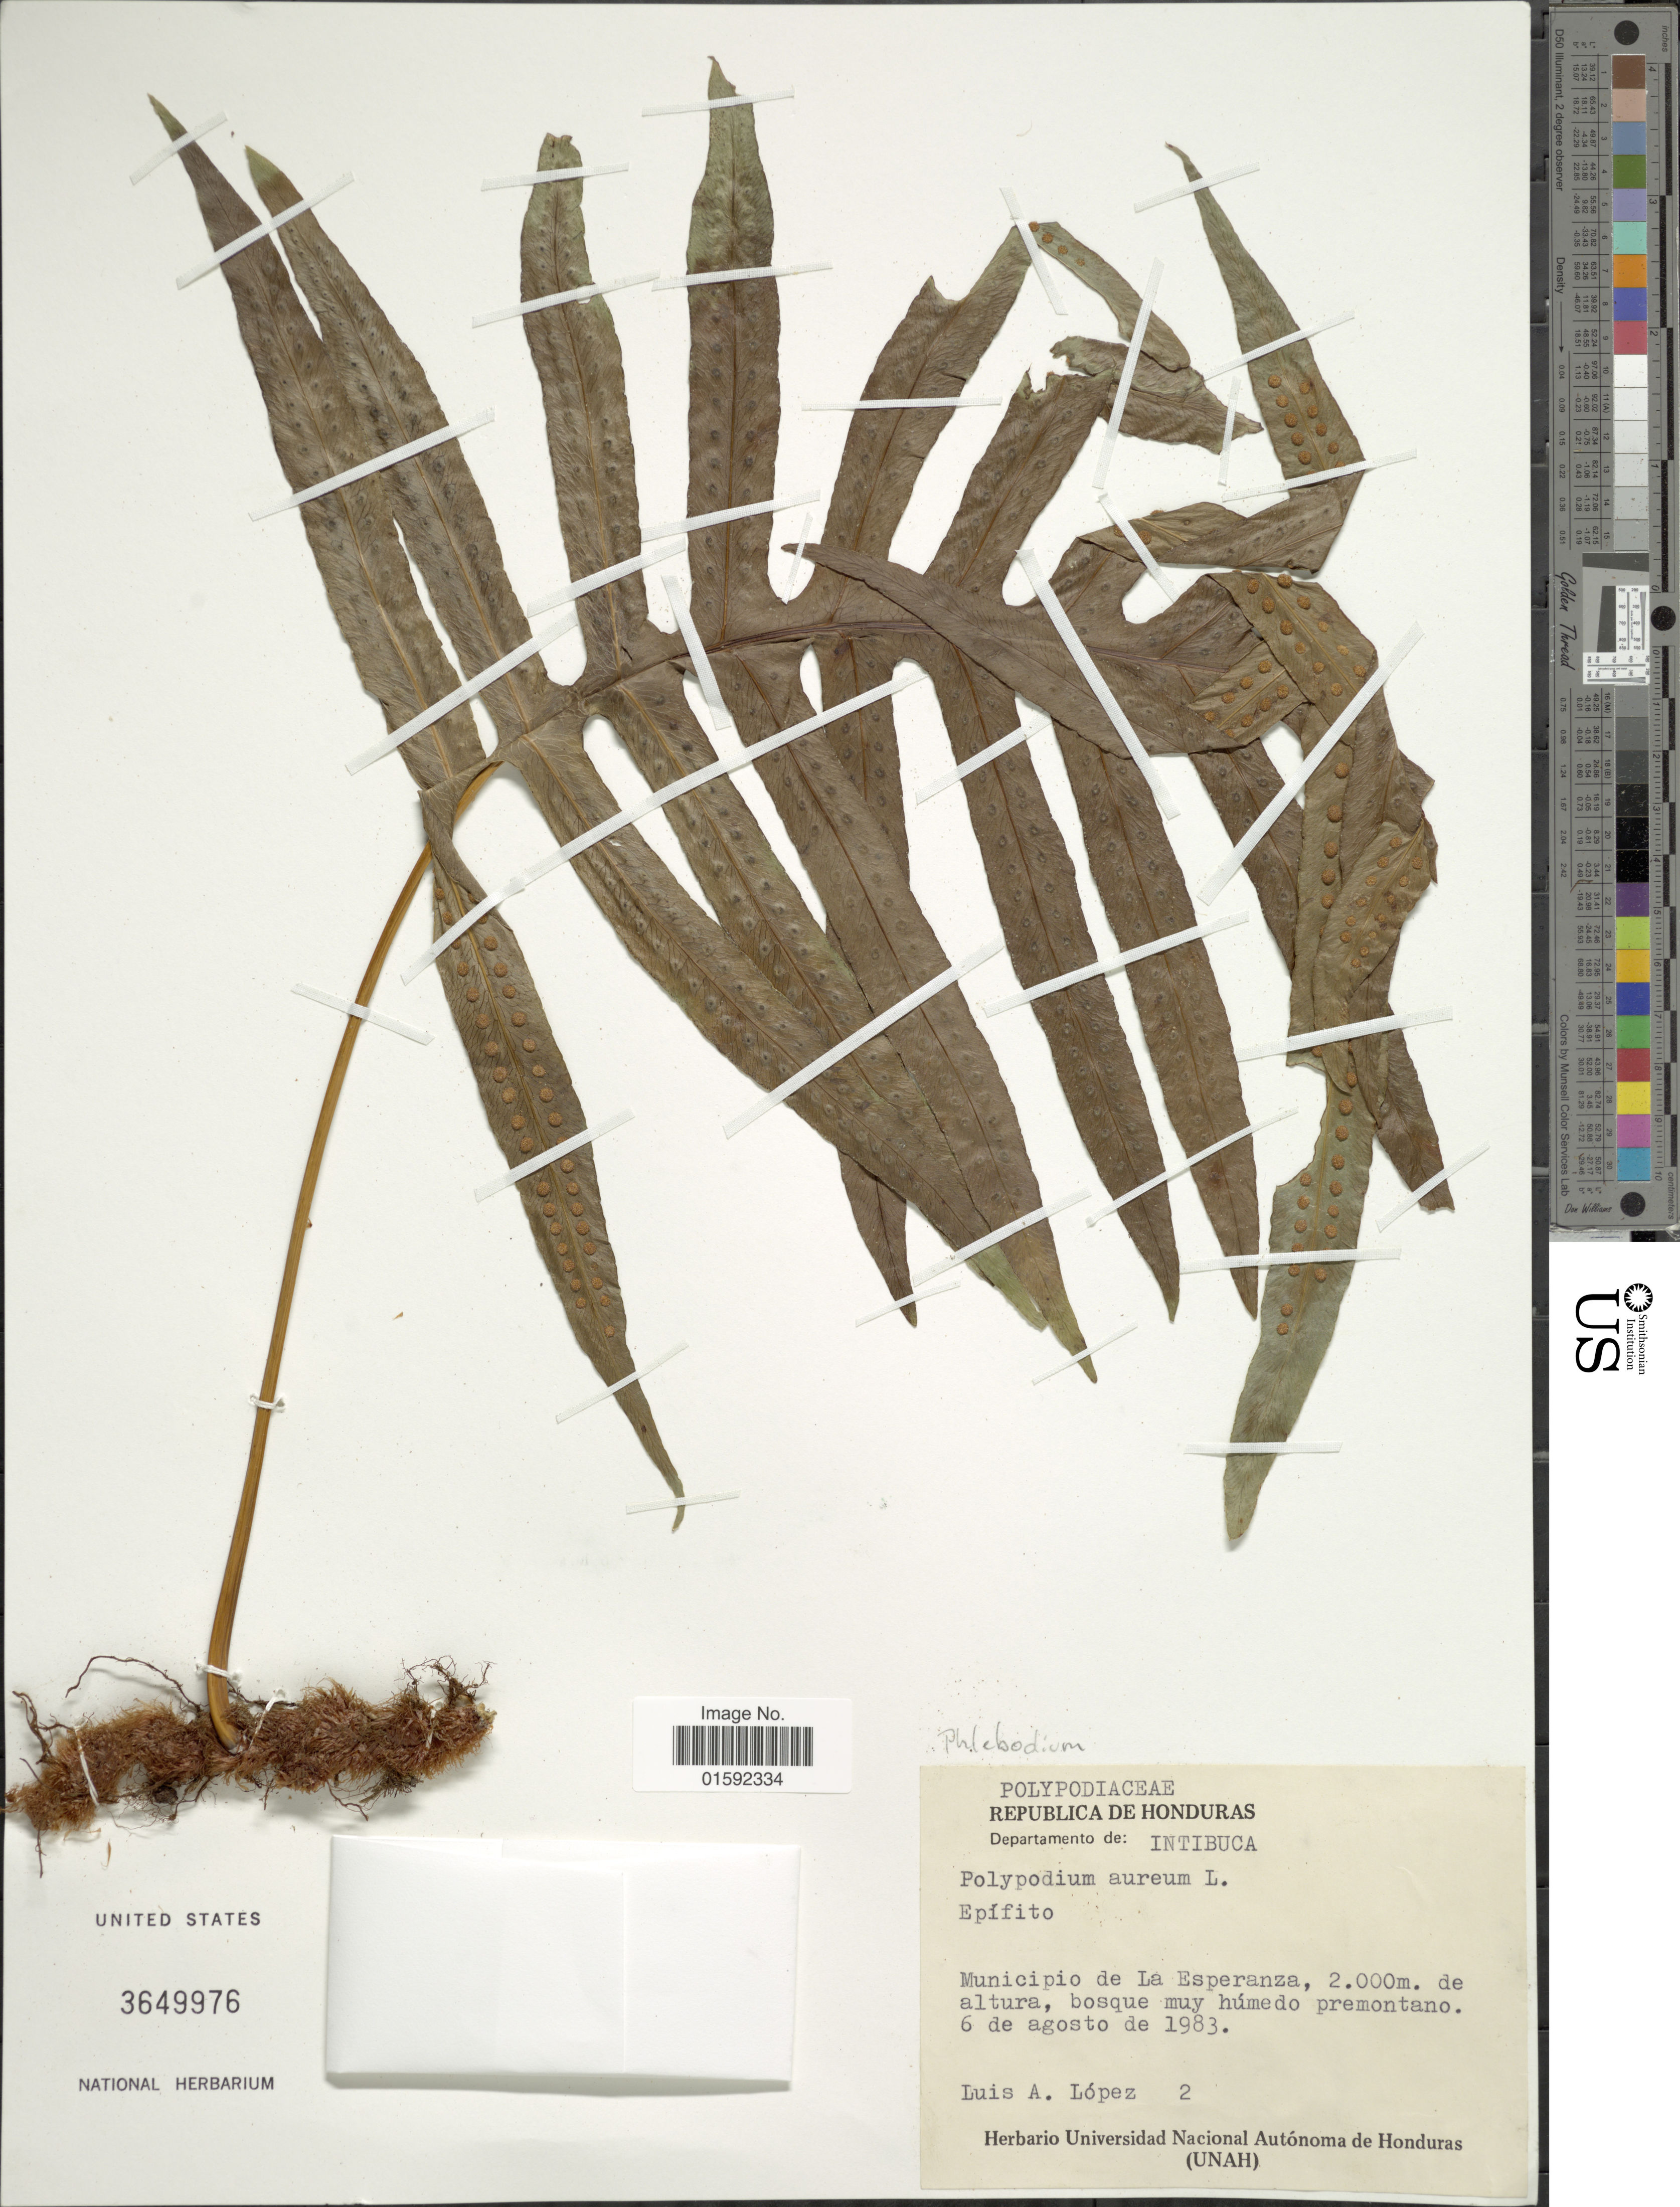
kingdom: Plantae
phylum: Tracheophyta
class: Polypodiopsida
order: Polypodiales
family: Polypodiaceae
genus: Phlebodium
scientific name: Phlebodium pseudoaureum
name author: (Cav.) Lellinger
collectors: L. López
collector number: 2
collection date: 1983-08-06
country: Honduras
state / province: Intibuca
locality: Republica de Honduras, Departamento de; Intibuca, Municipio de La Esperanza.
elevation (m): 2000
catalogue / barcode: US 3649976